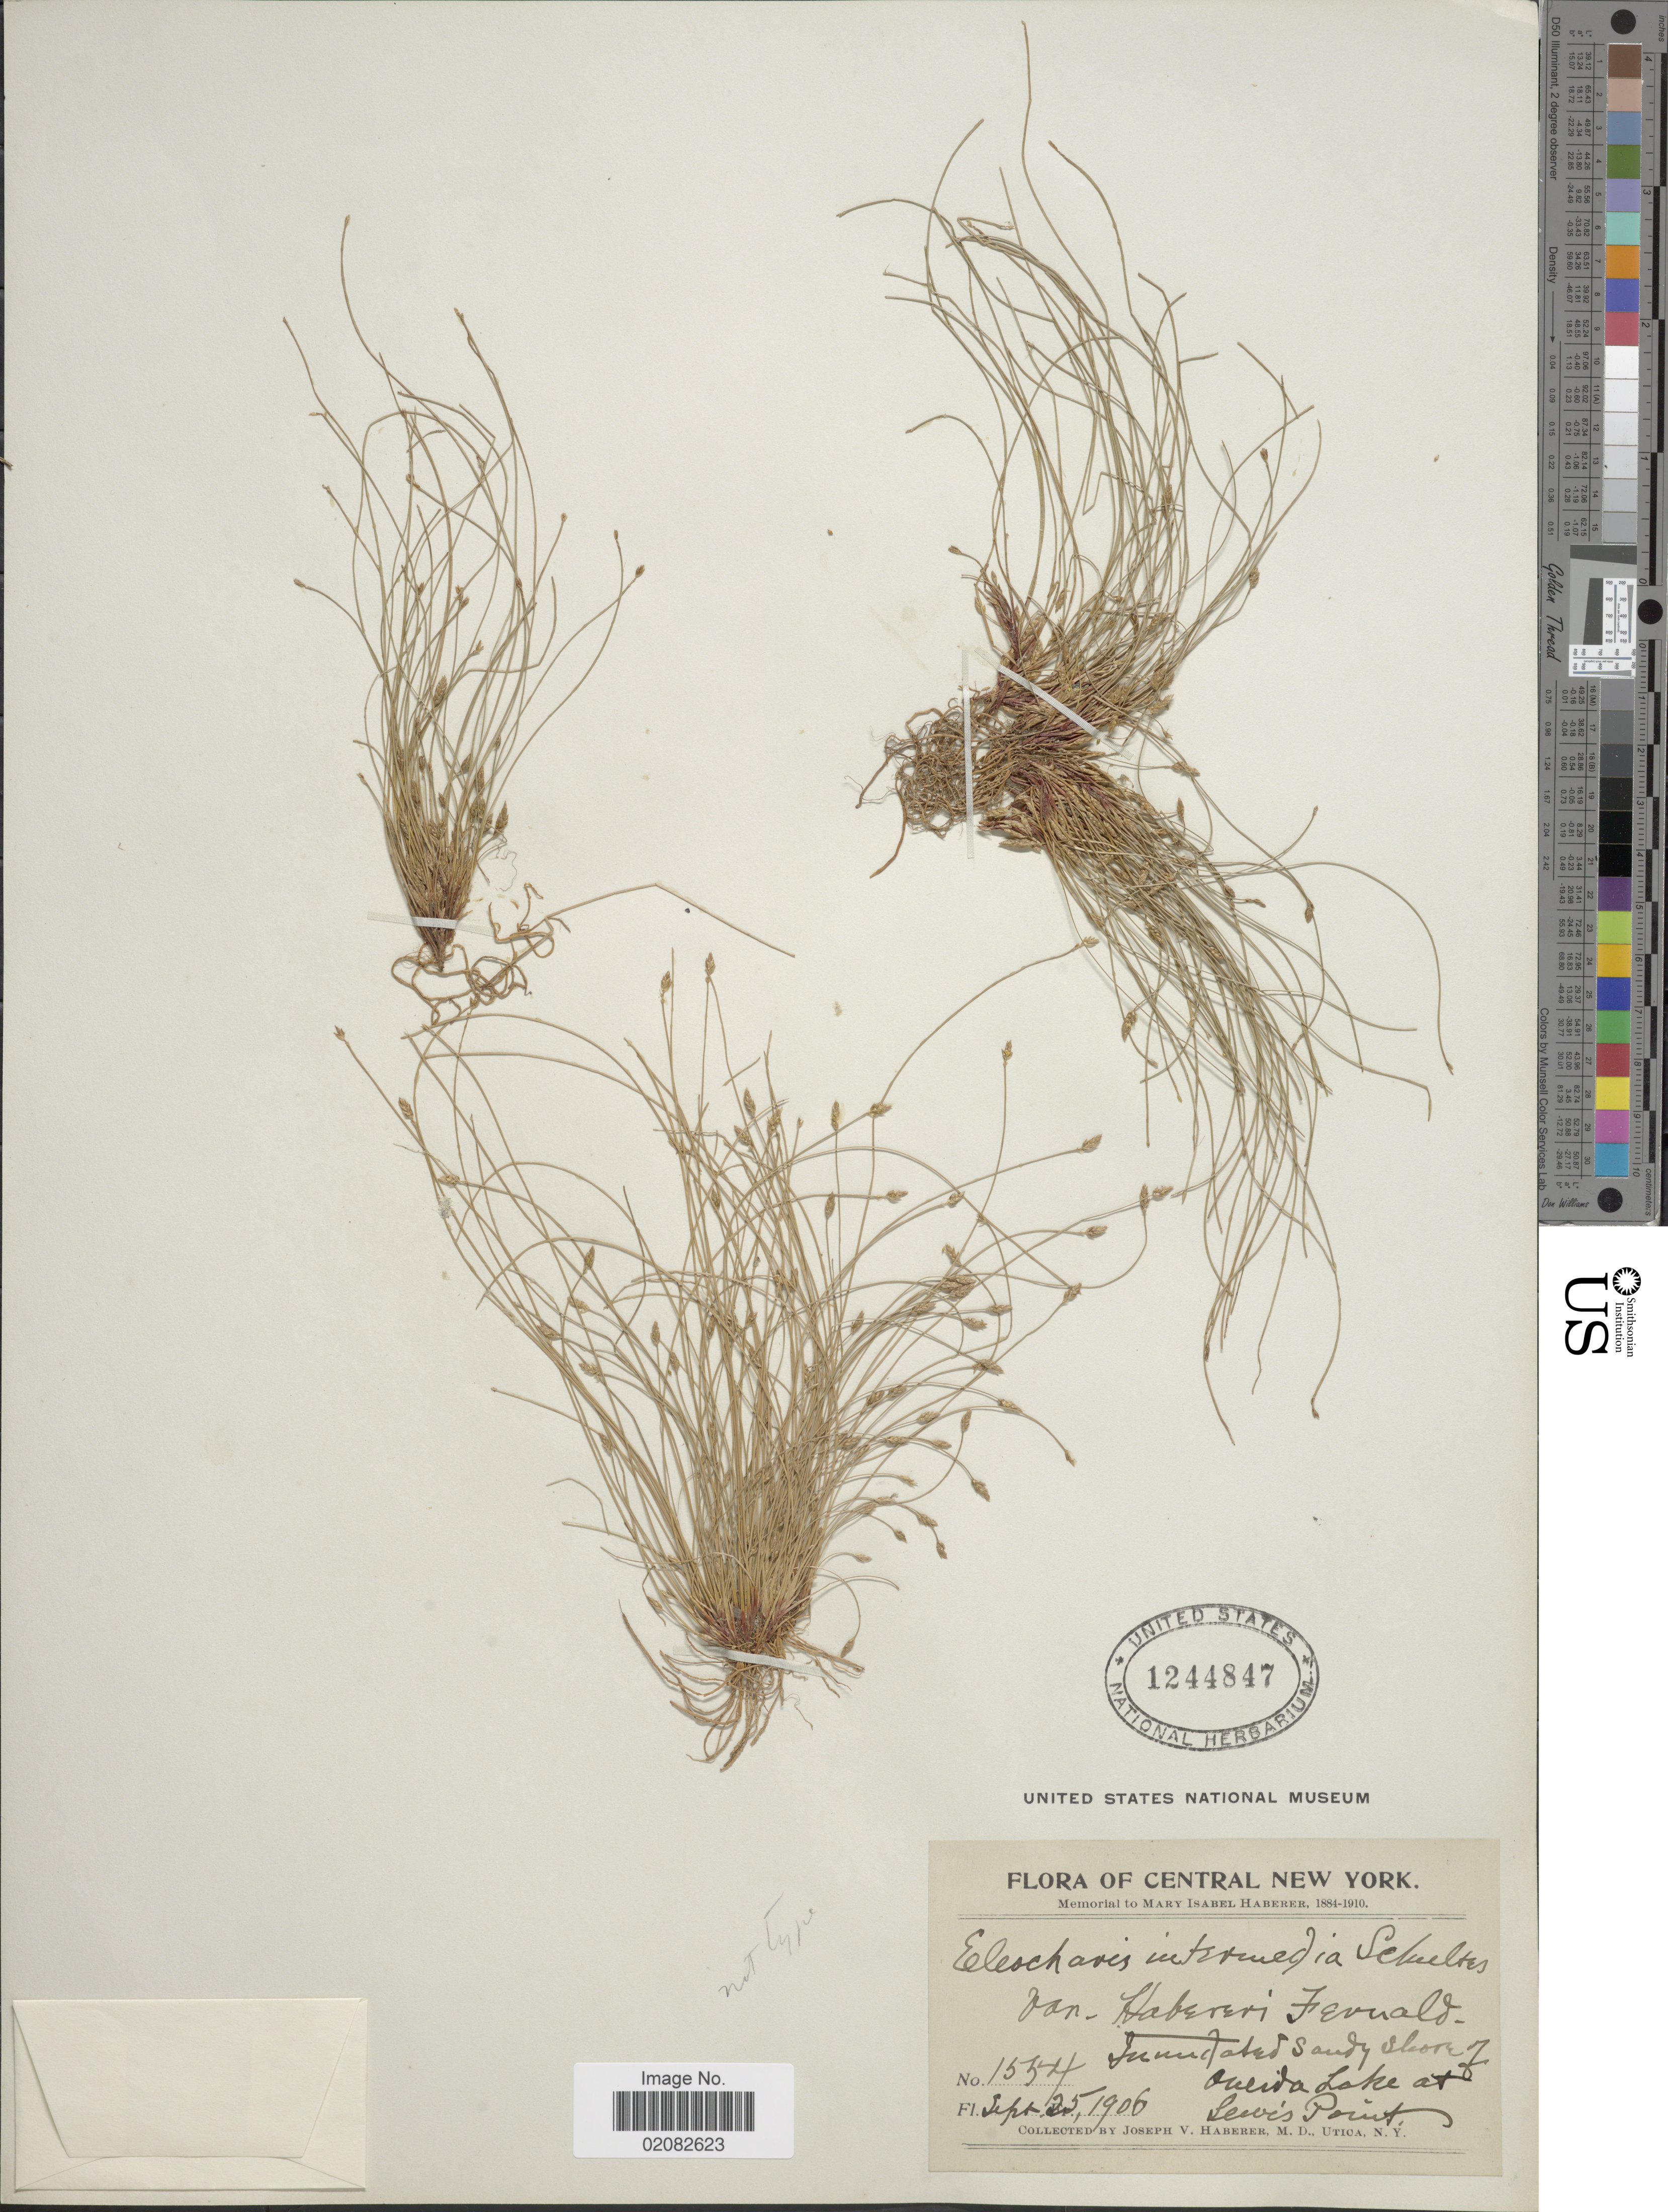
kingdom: Plantae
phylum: Tracheophyta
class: Liliopsida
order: Poales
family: Cyperaceae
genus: Eleocharis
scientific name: Eleocharis intermedia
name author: Schult.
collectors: J. V. Haberer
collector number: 1554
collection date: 1906-09-25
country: United States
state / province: New York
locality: Central New York, Oneida Lake at Lewis Point.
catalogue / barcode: US 1244847